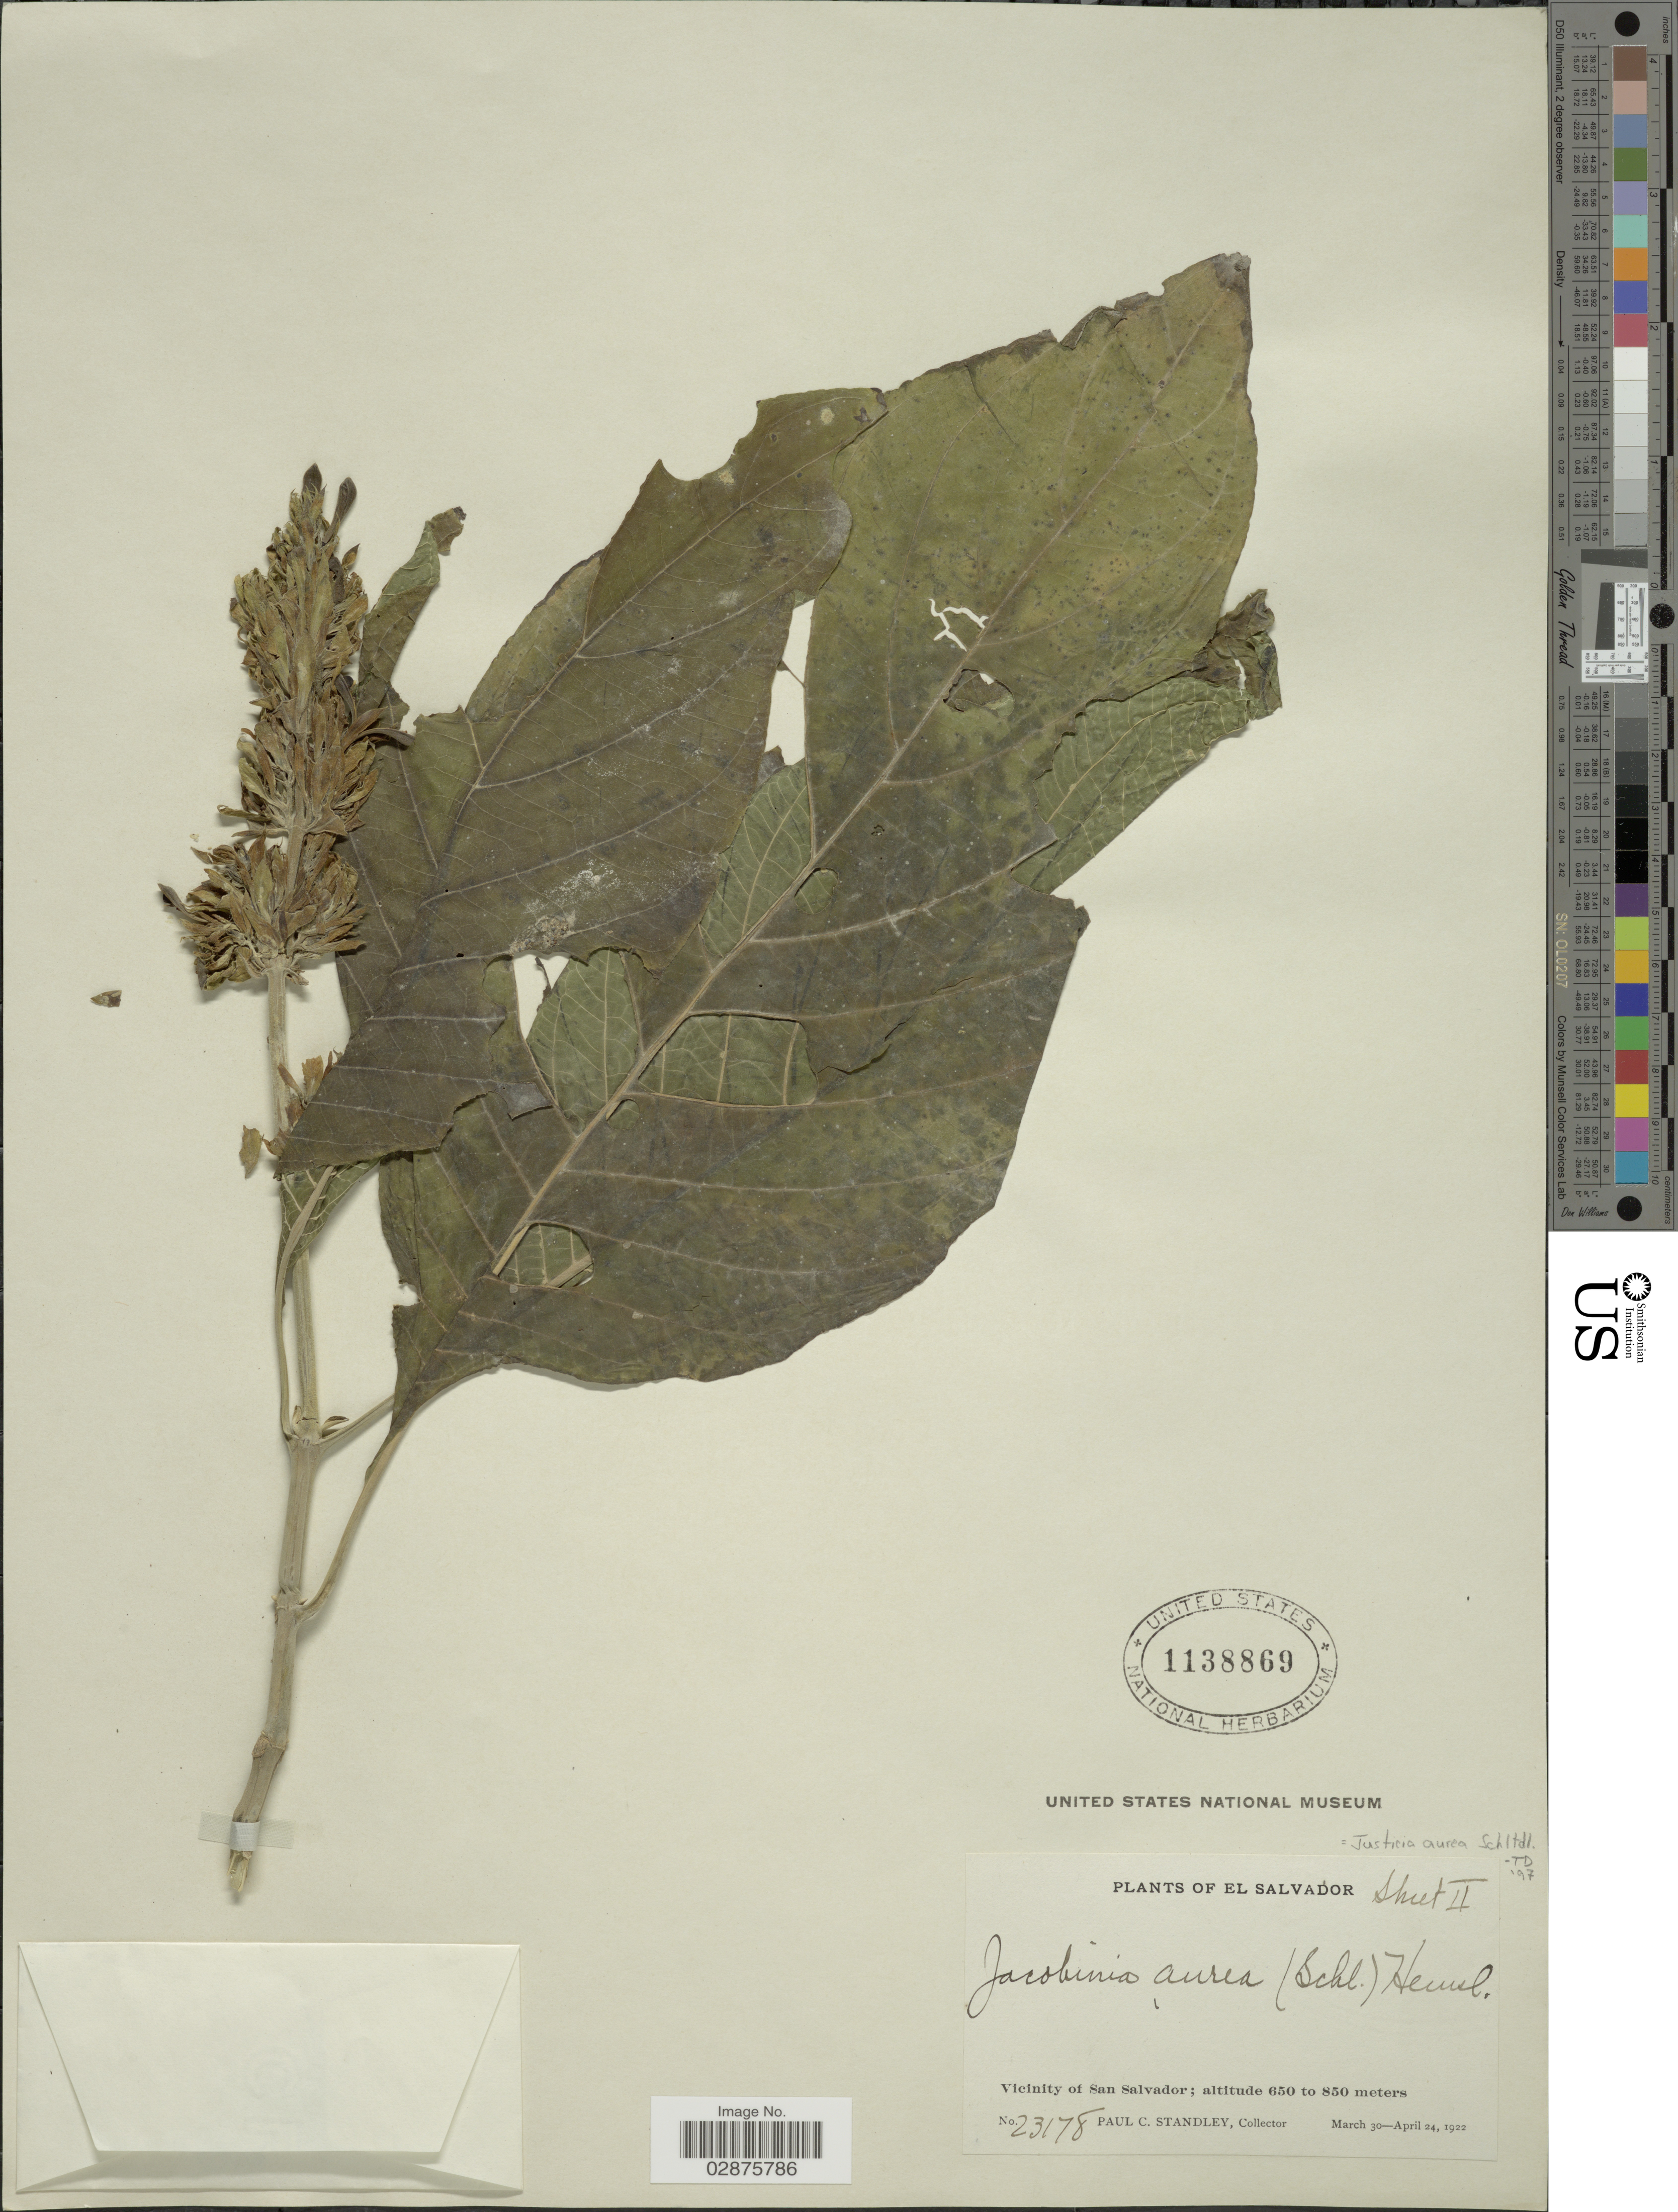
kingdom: Plantae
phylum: Tracheophyta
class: Magnoliopsida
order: Lamiales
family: Acanthaceae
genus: Justicia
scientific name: Justicia aurea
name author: Schltdl.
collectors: P. C. Standley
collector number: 23178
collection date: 1922-03-30/1922-04-24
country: El Salvador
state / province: San Salvador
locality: Vicinity of San Salvador.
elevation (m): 650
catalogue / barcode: US 1138869